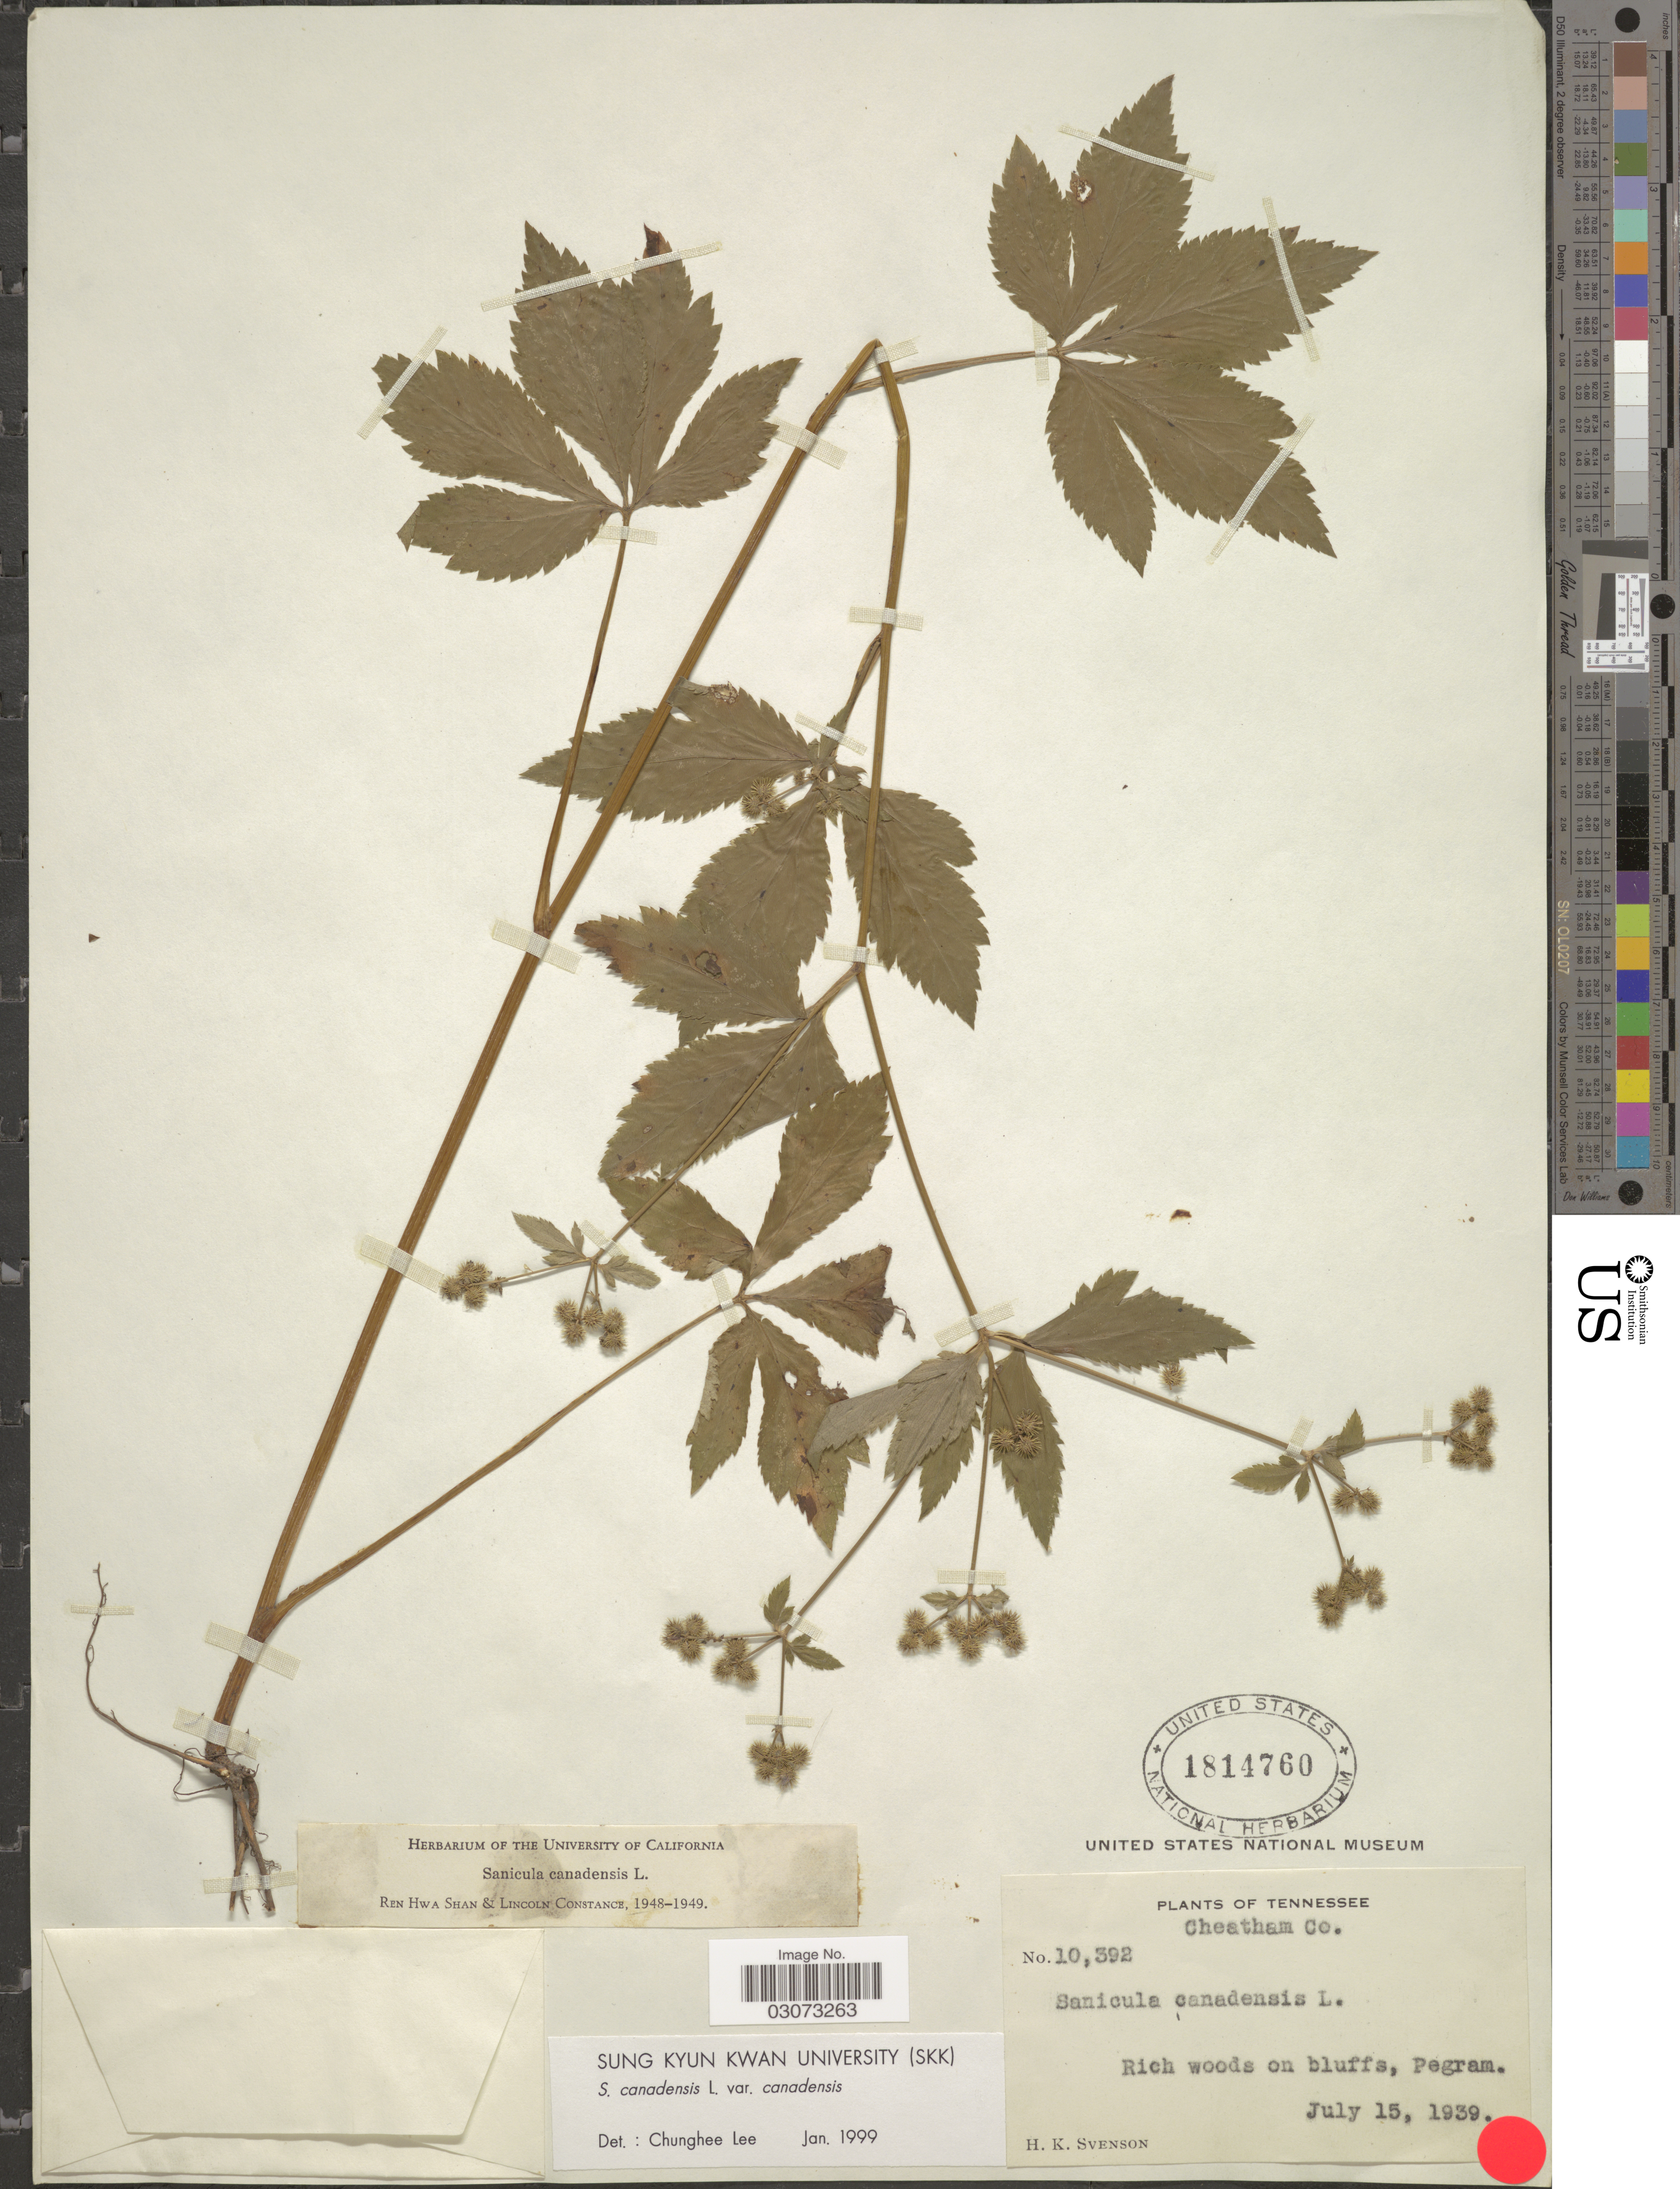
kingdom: Plantae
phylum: Tracheophyta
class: Magnoliopsida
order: Apiales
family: Apiaceae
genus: Sanicula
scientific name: Sanicula canadensis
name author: L.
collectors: H. K. Svenson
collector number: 10392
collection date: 1939-07-15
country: United States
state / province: Tennessee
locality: Cheatham Co. Rich woods on bluffs, Pegram.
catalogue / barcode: US 1814760